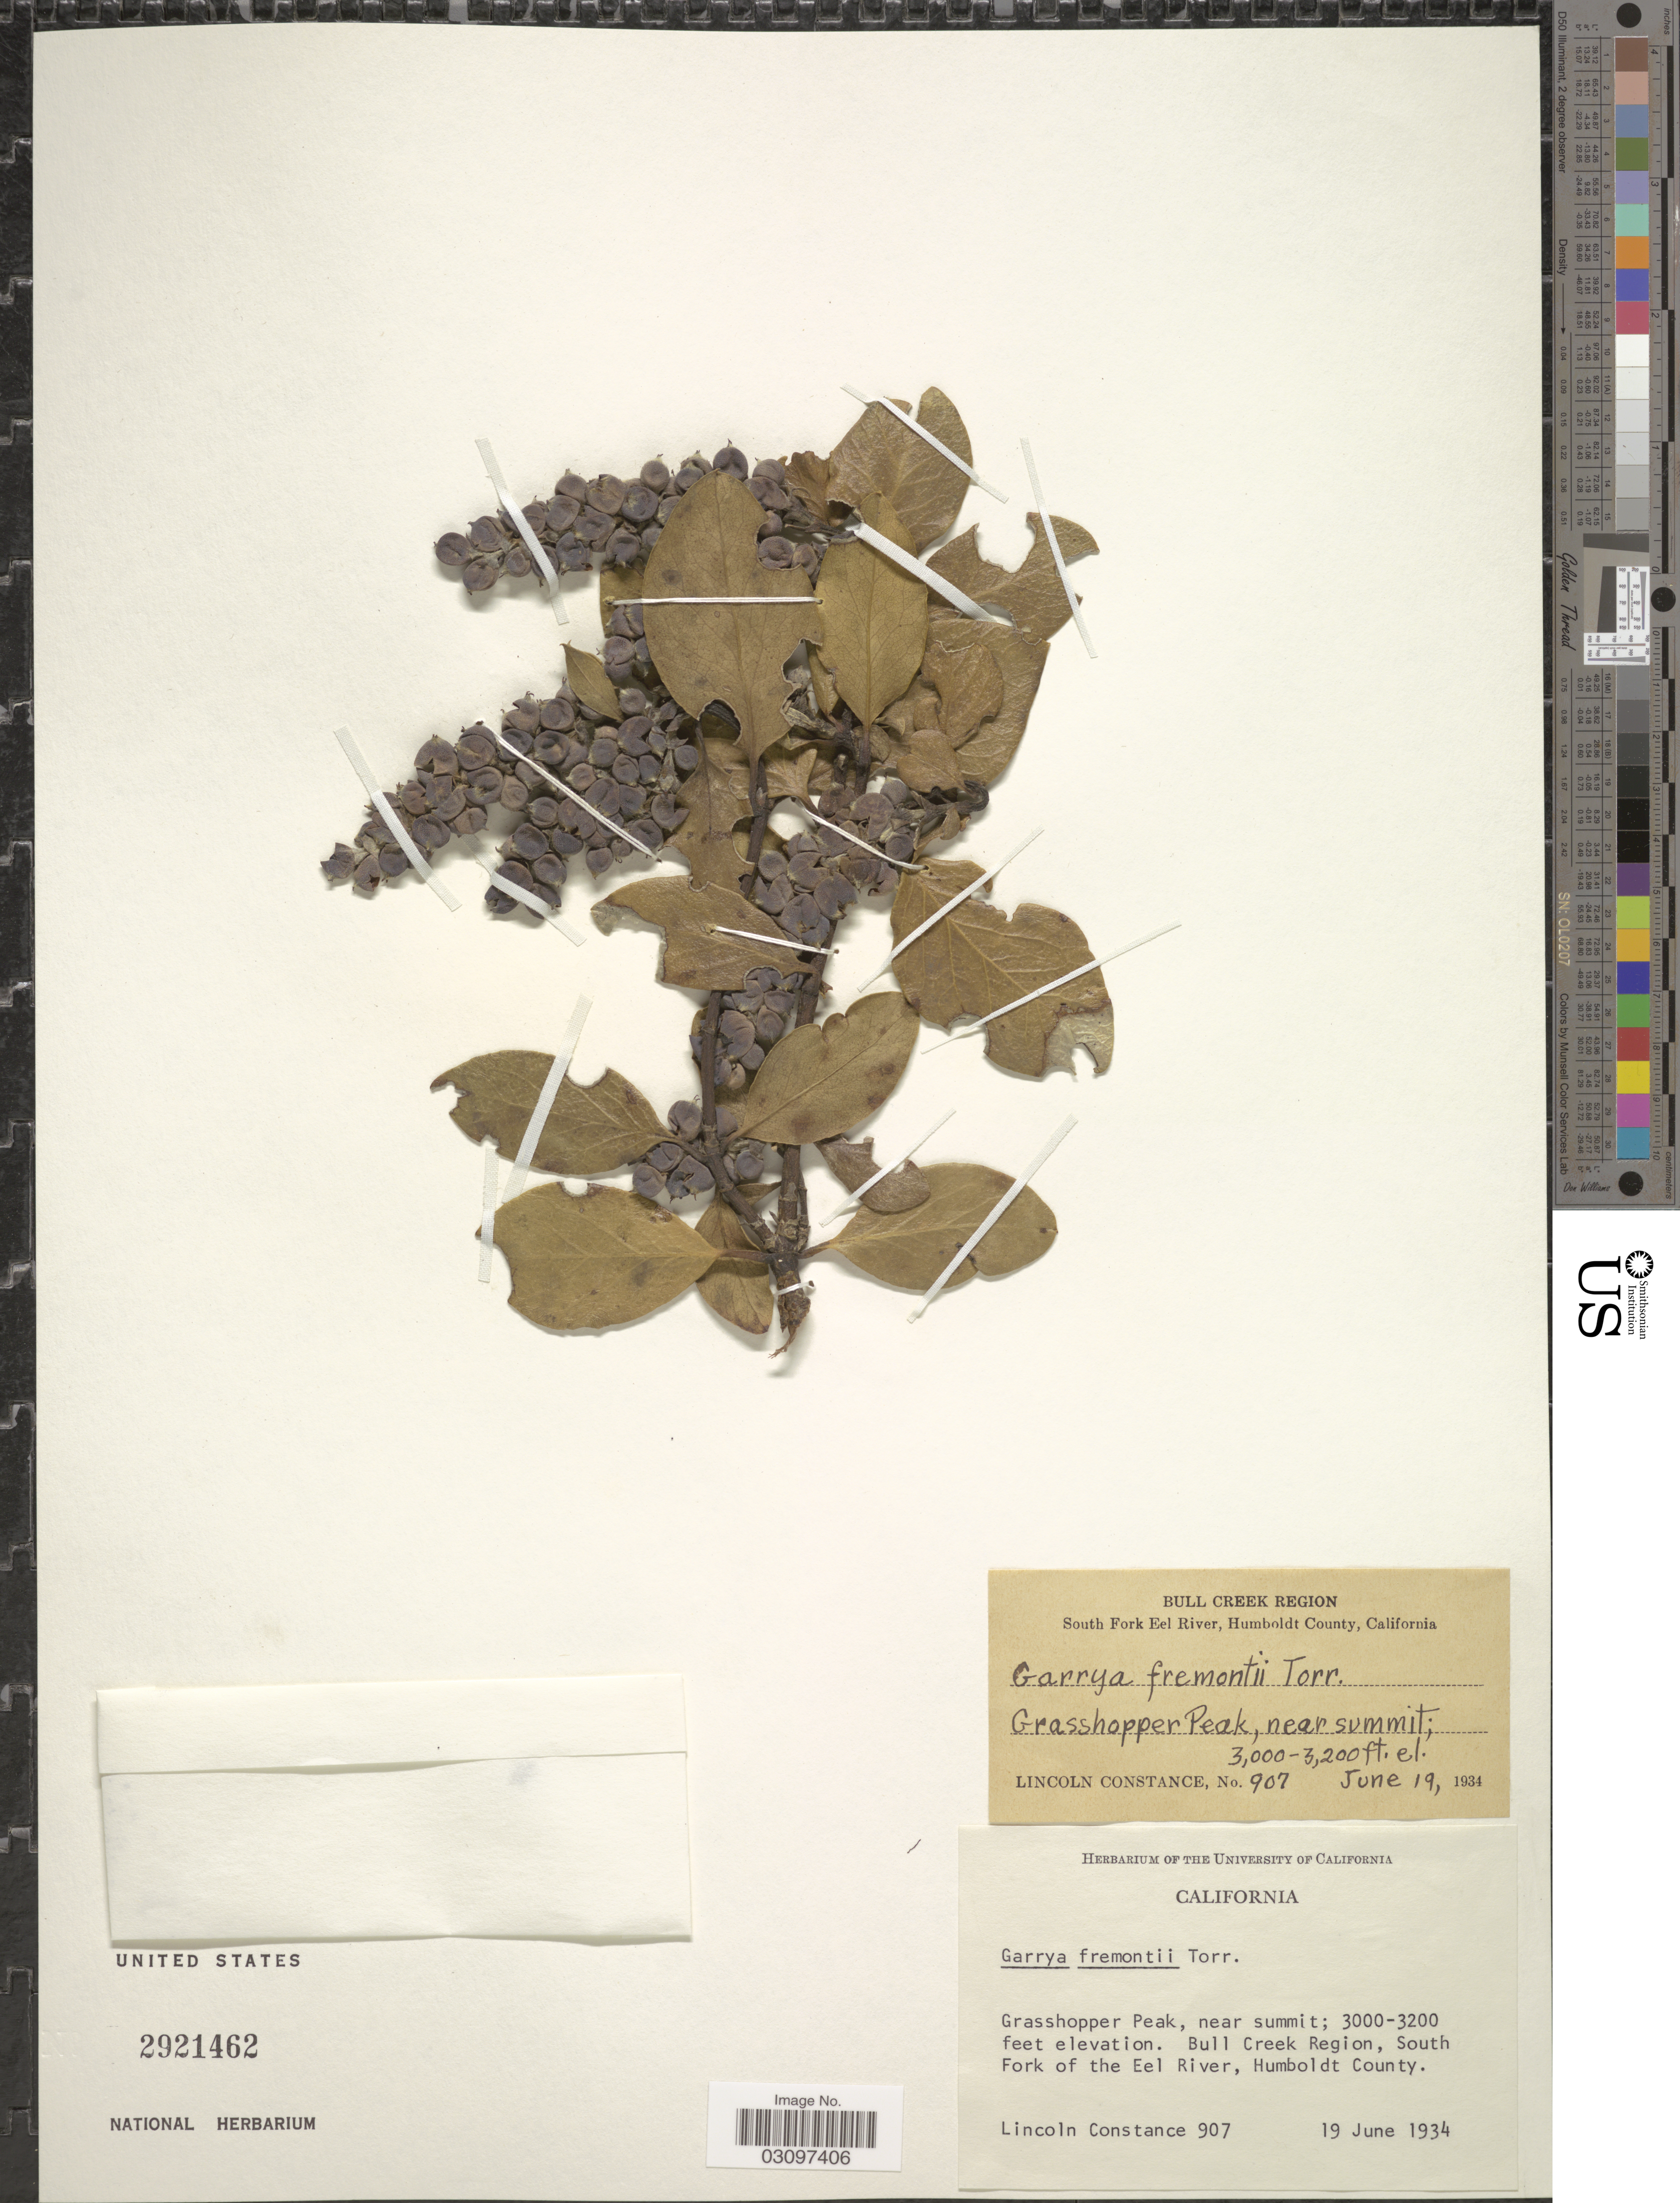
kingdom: Plantae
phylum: Tracheophyta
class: Magnoliopsida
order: Garryales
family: Garryaceae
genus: Garrya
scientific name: Garrya fremontii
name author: Torr.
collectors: L. Constance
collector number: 907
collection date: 1934-06-19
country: United States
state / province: California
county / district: Humboldt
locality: Bull Creek Region. South Fork Eel River, Humboldt County. Grasshopper Peak, near summit.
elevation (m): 914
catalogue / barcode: US 2921462